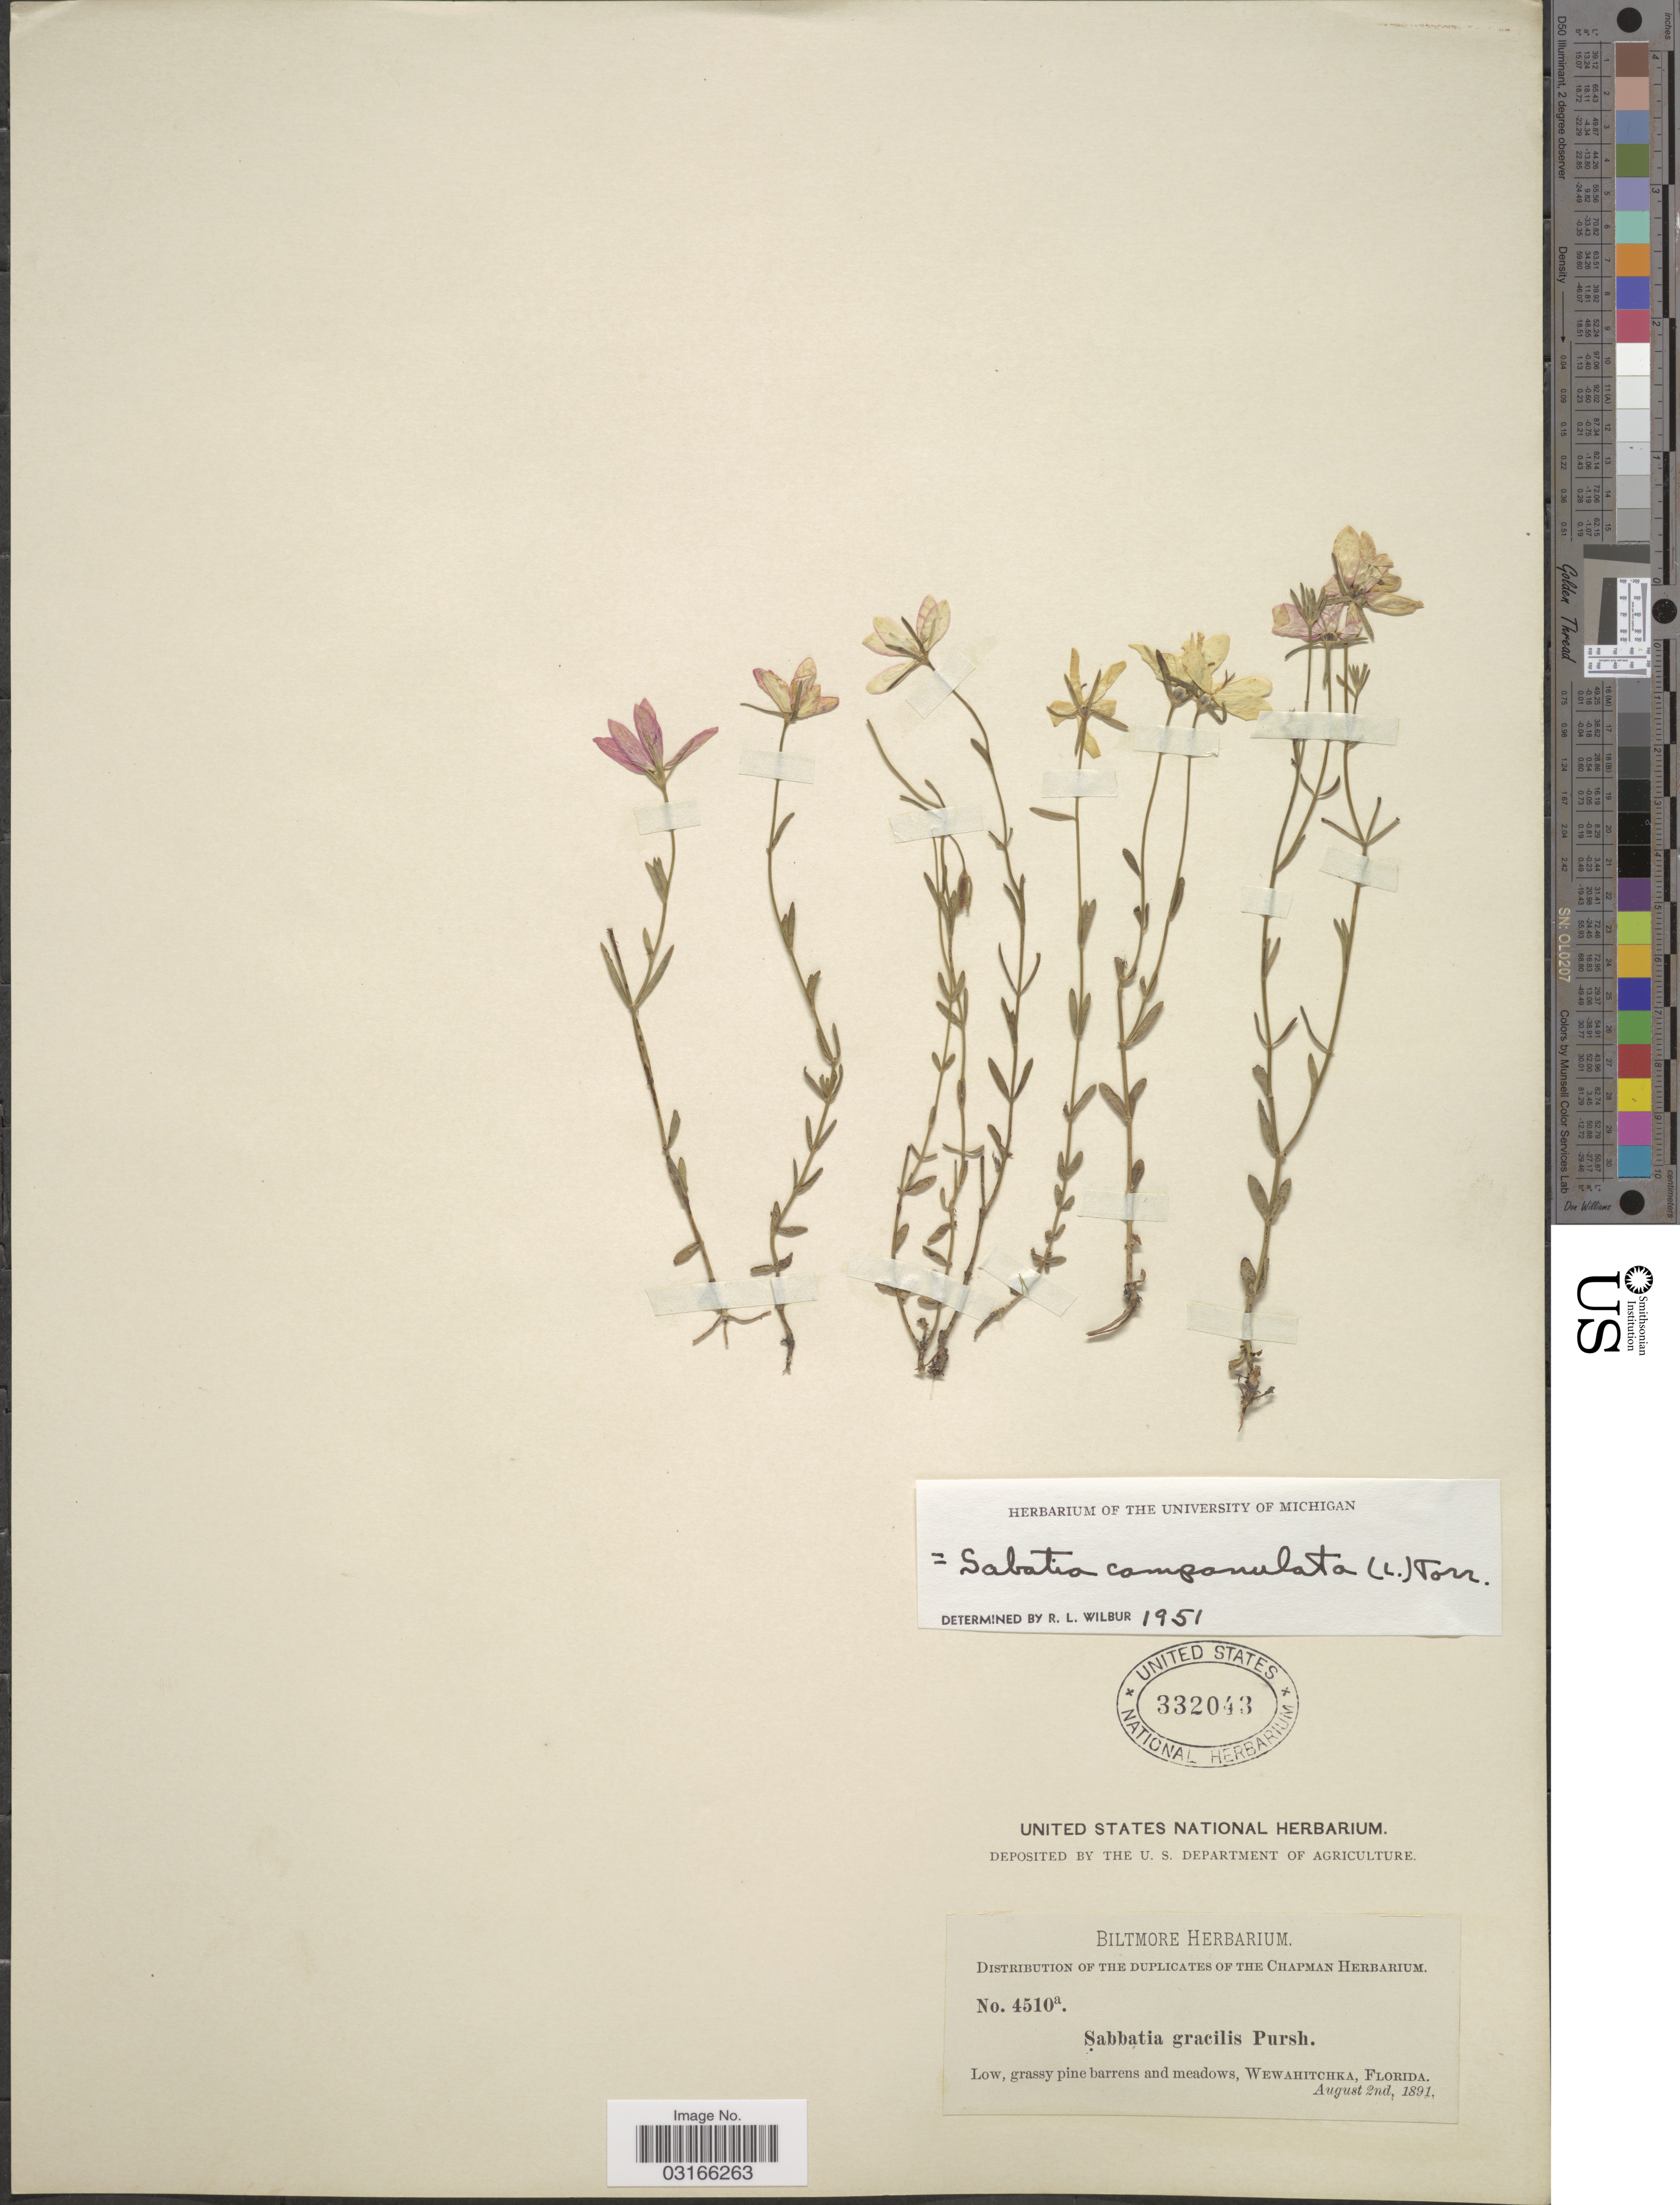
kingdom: Plantae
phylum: Tracheophyta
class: Magnoliopsida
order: Gentianales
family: Gentianaceae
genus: Sabatia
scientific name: Sabatia campanulata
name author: (L.) Torr.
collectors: ex herb. Biltmore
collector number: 4510a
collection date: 1891-08-02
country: United States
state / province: Florida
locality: Low, grassy pine barrens and meadows, Wewahitchka.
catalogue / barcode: US 332043